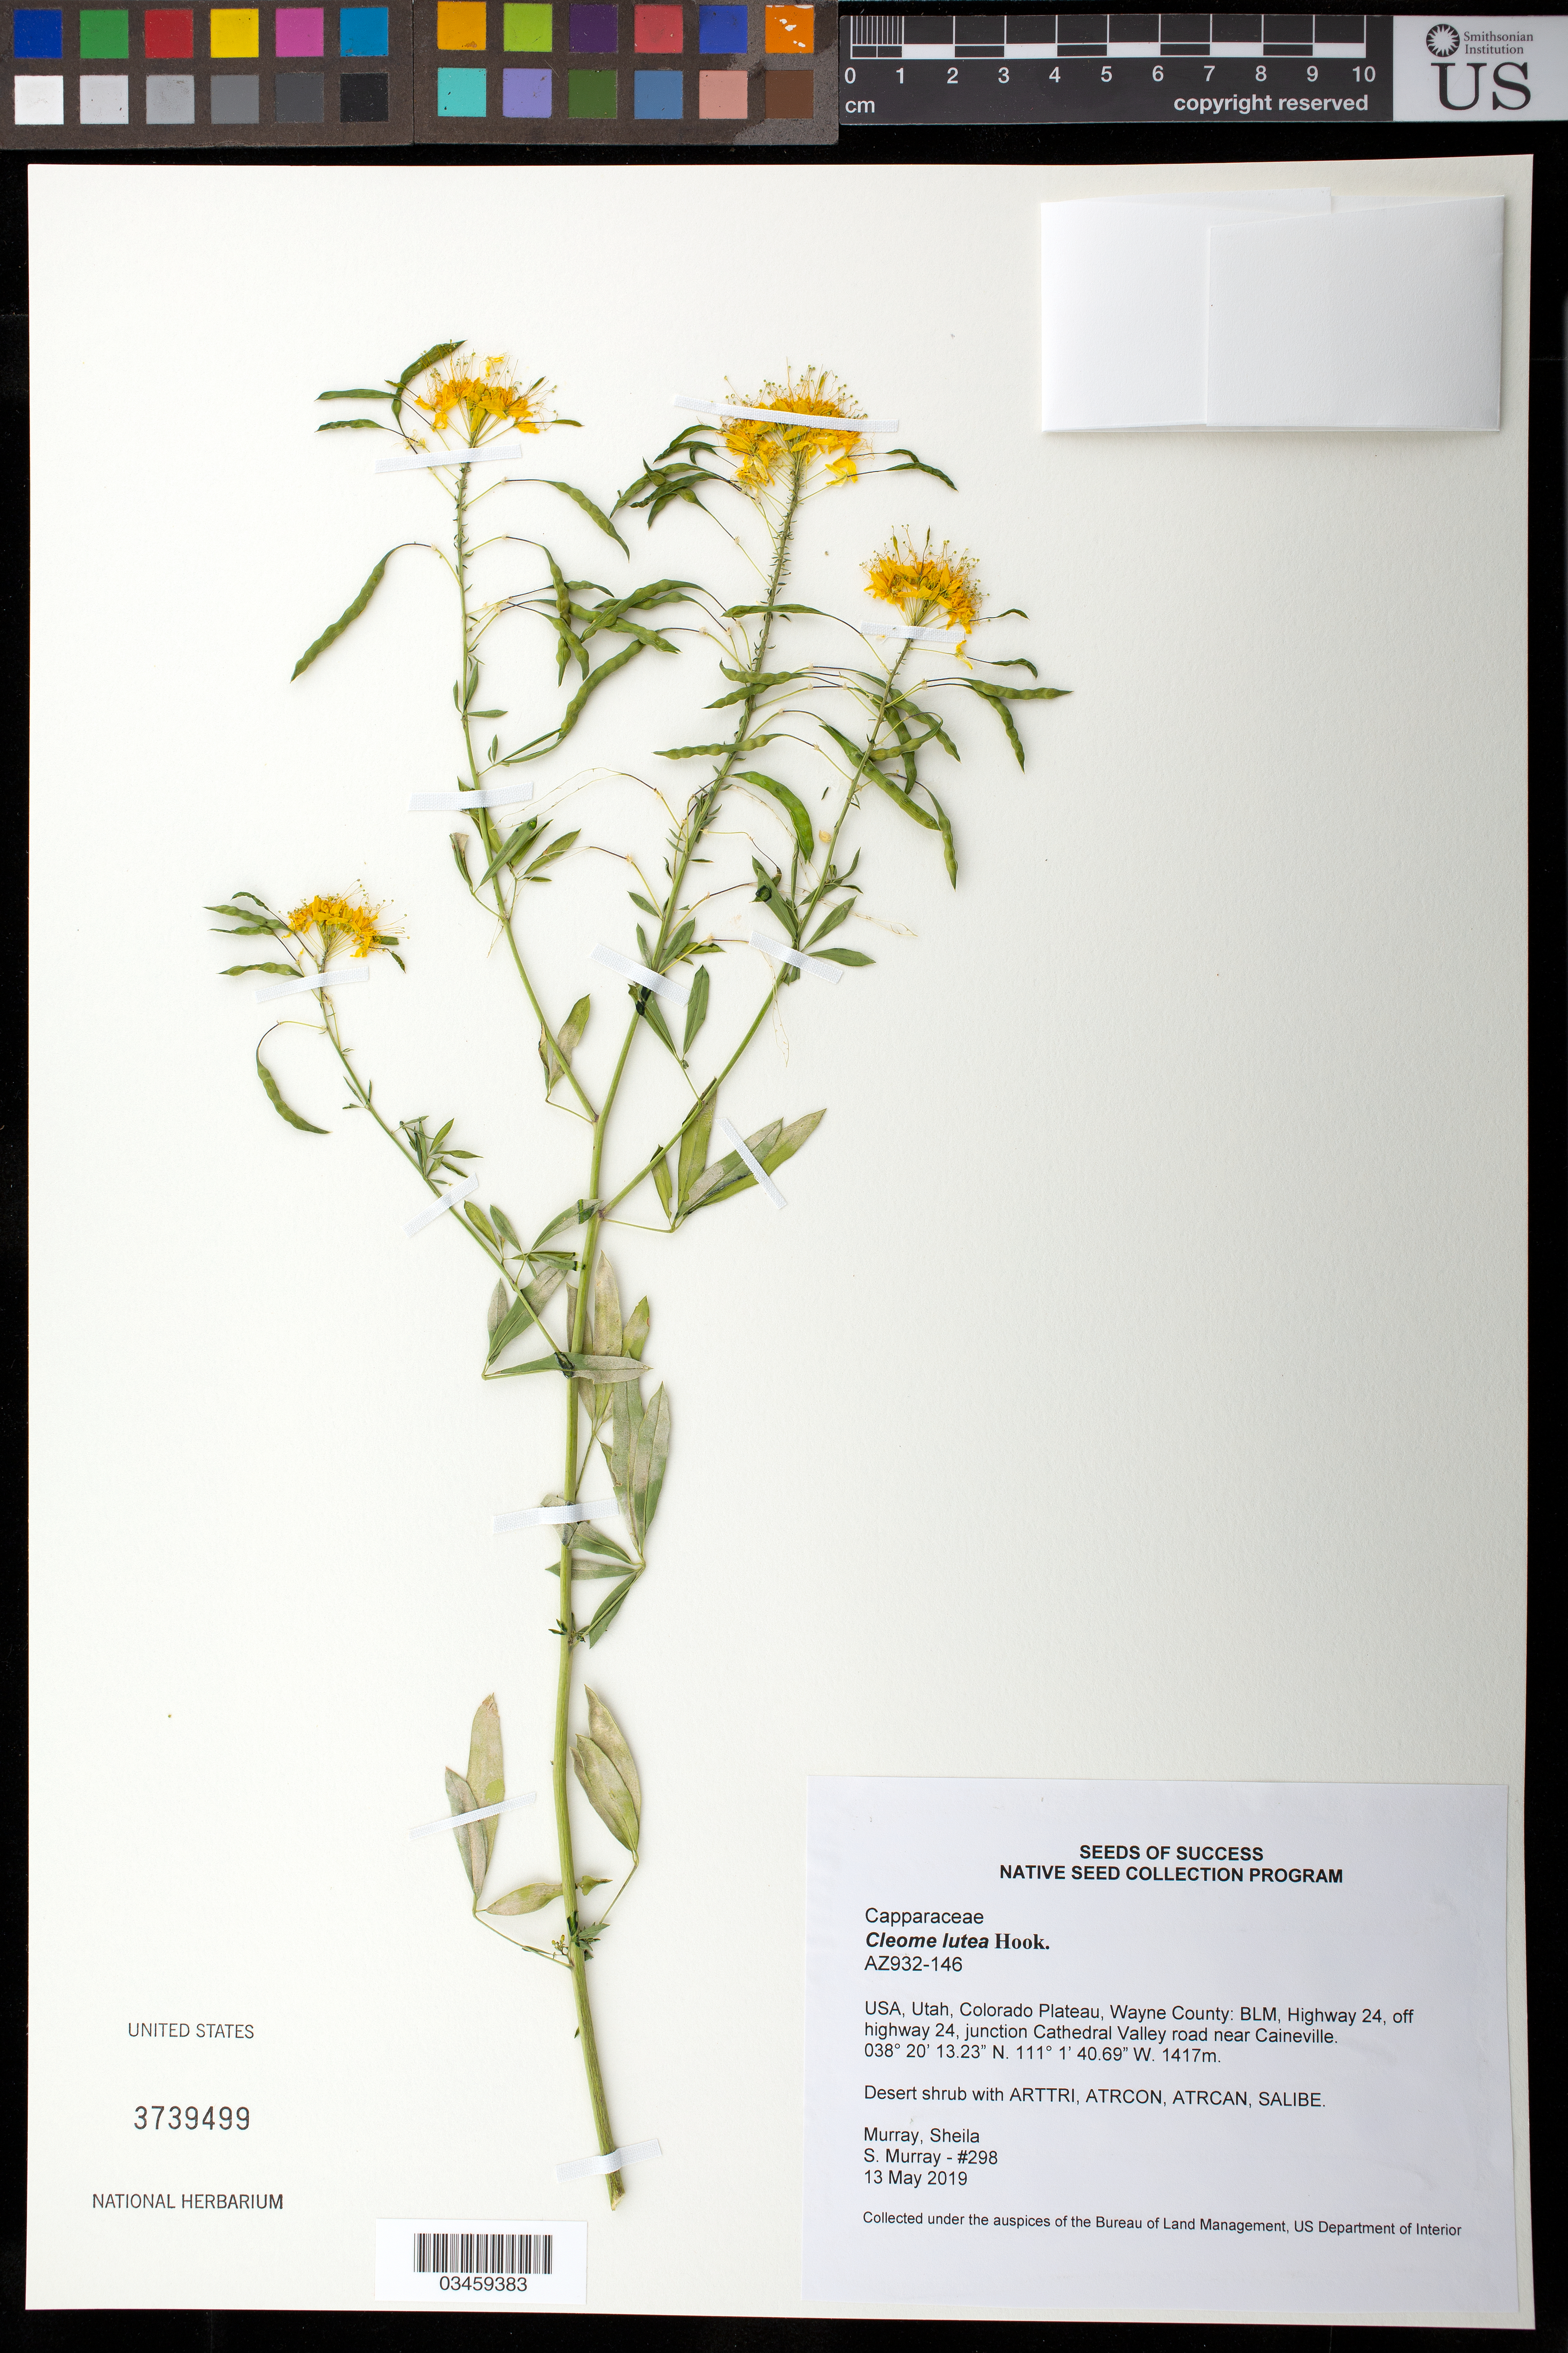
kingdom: Plantae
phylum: Tracheophyta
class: Magnoliopsida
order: Brassicales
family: Cleomaceae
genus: Cleomella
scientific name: Cleomella lutea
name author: (Hook.) Roalson & J.C. Hall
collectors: S. Murray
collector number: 289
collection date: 2019-05-13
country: United States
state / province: Utah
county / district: Wayne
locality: Colorado Plateau, BLM Hwy 24, jct. CathedralValley road near Caineville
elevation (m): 1417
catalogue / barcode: US 3739499